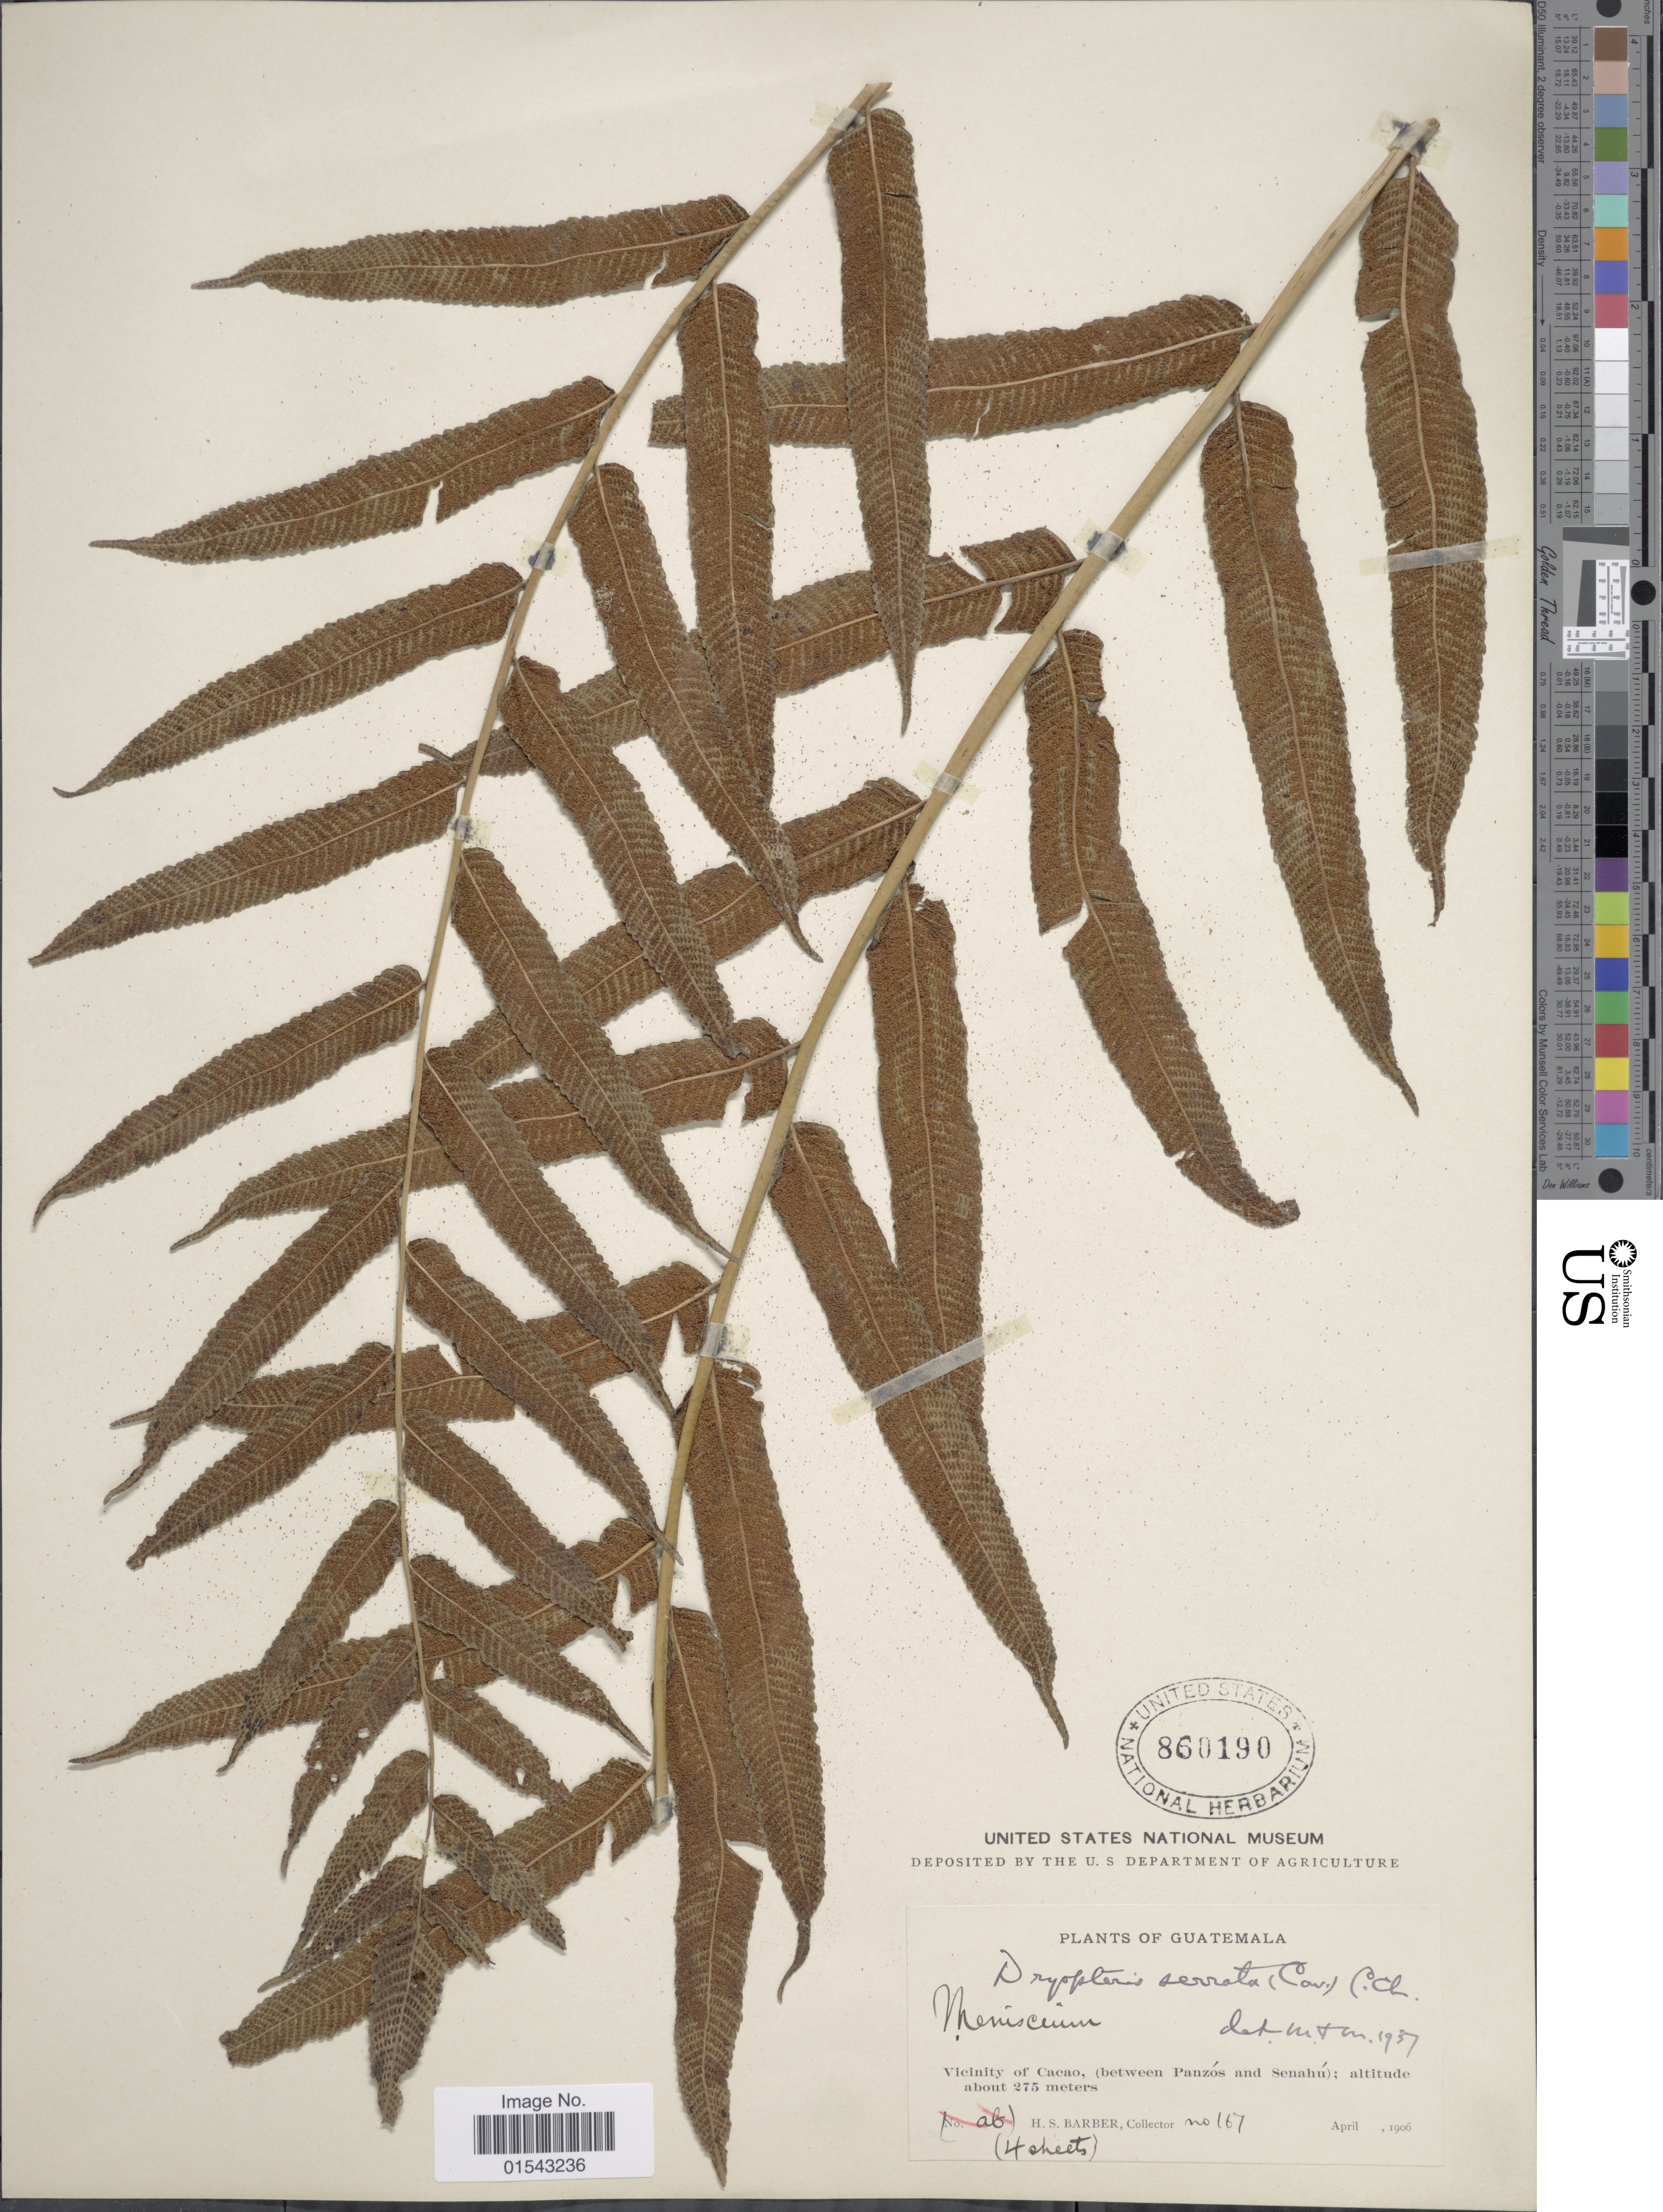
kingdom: Plantae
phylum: Tracheophyta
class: Polypodiopsida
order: Polypodiales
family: Thelypteridaceae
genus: Meniscium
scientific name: Meniscium serratum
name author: Cav.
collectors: H. Barber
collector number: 167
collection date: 1906-04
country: Guatemala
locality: Guatemala, vicinity of Cacao, (between Panzos and Senahu)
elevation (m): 275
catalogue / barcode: US 860190